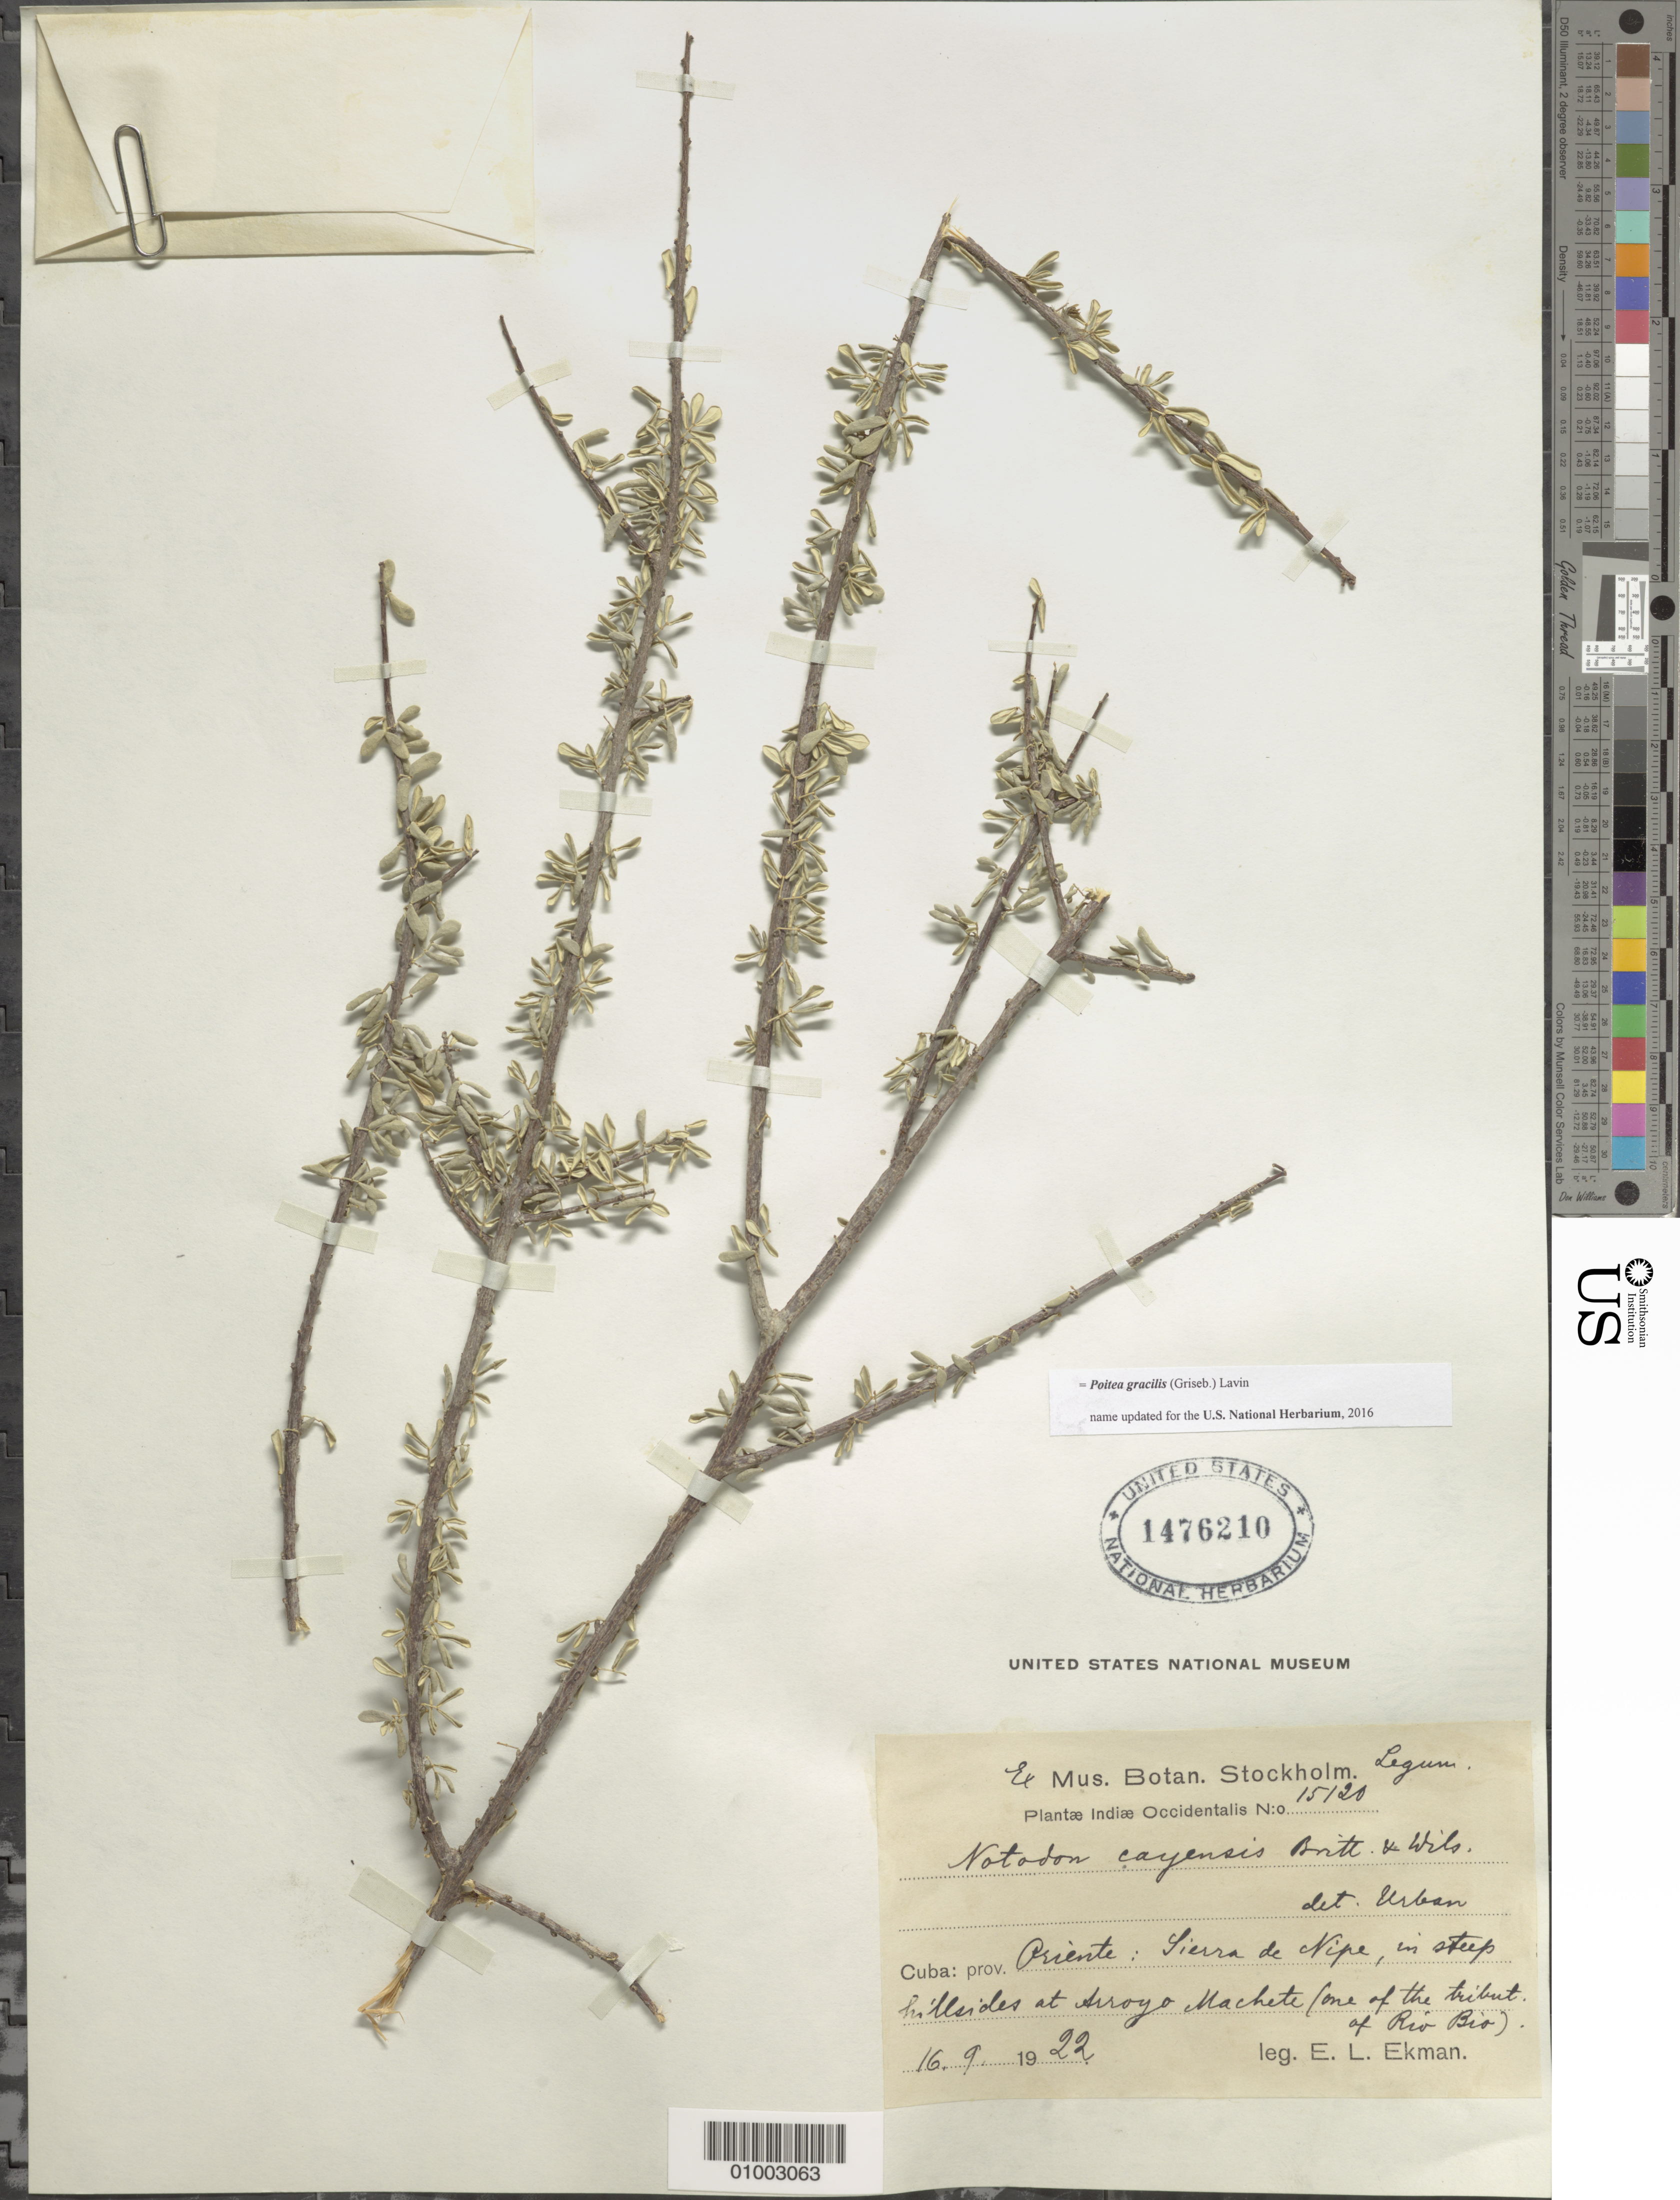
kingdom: Plantae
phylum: Tracheophyta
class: Magnoliopsida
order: Fabales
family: Fabaceae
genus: Poitea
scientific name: Poitea gracilis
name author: (Griseb.) Lavin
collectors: E. L. Ekman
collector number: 15120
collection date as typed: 16 Sep 1922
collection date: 1922-09-16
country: Cuba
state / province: Holguín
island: Cuba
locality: Sierra de Nipe, in steep hillsides at Arroyo Machete (one of the tributaries of Rio Bio)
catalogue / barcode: US 1476210